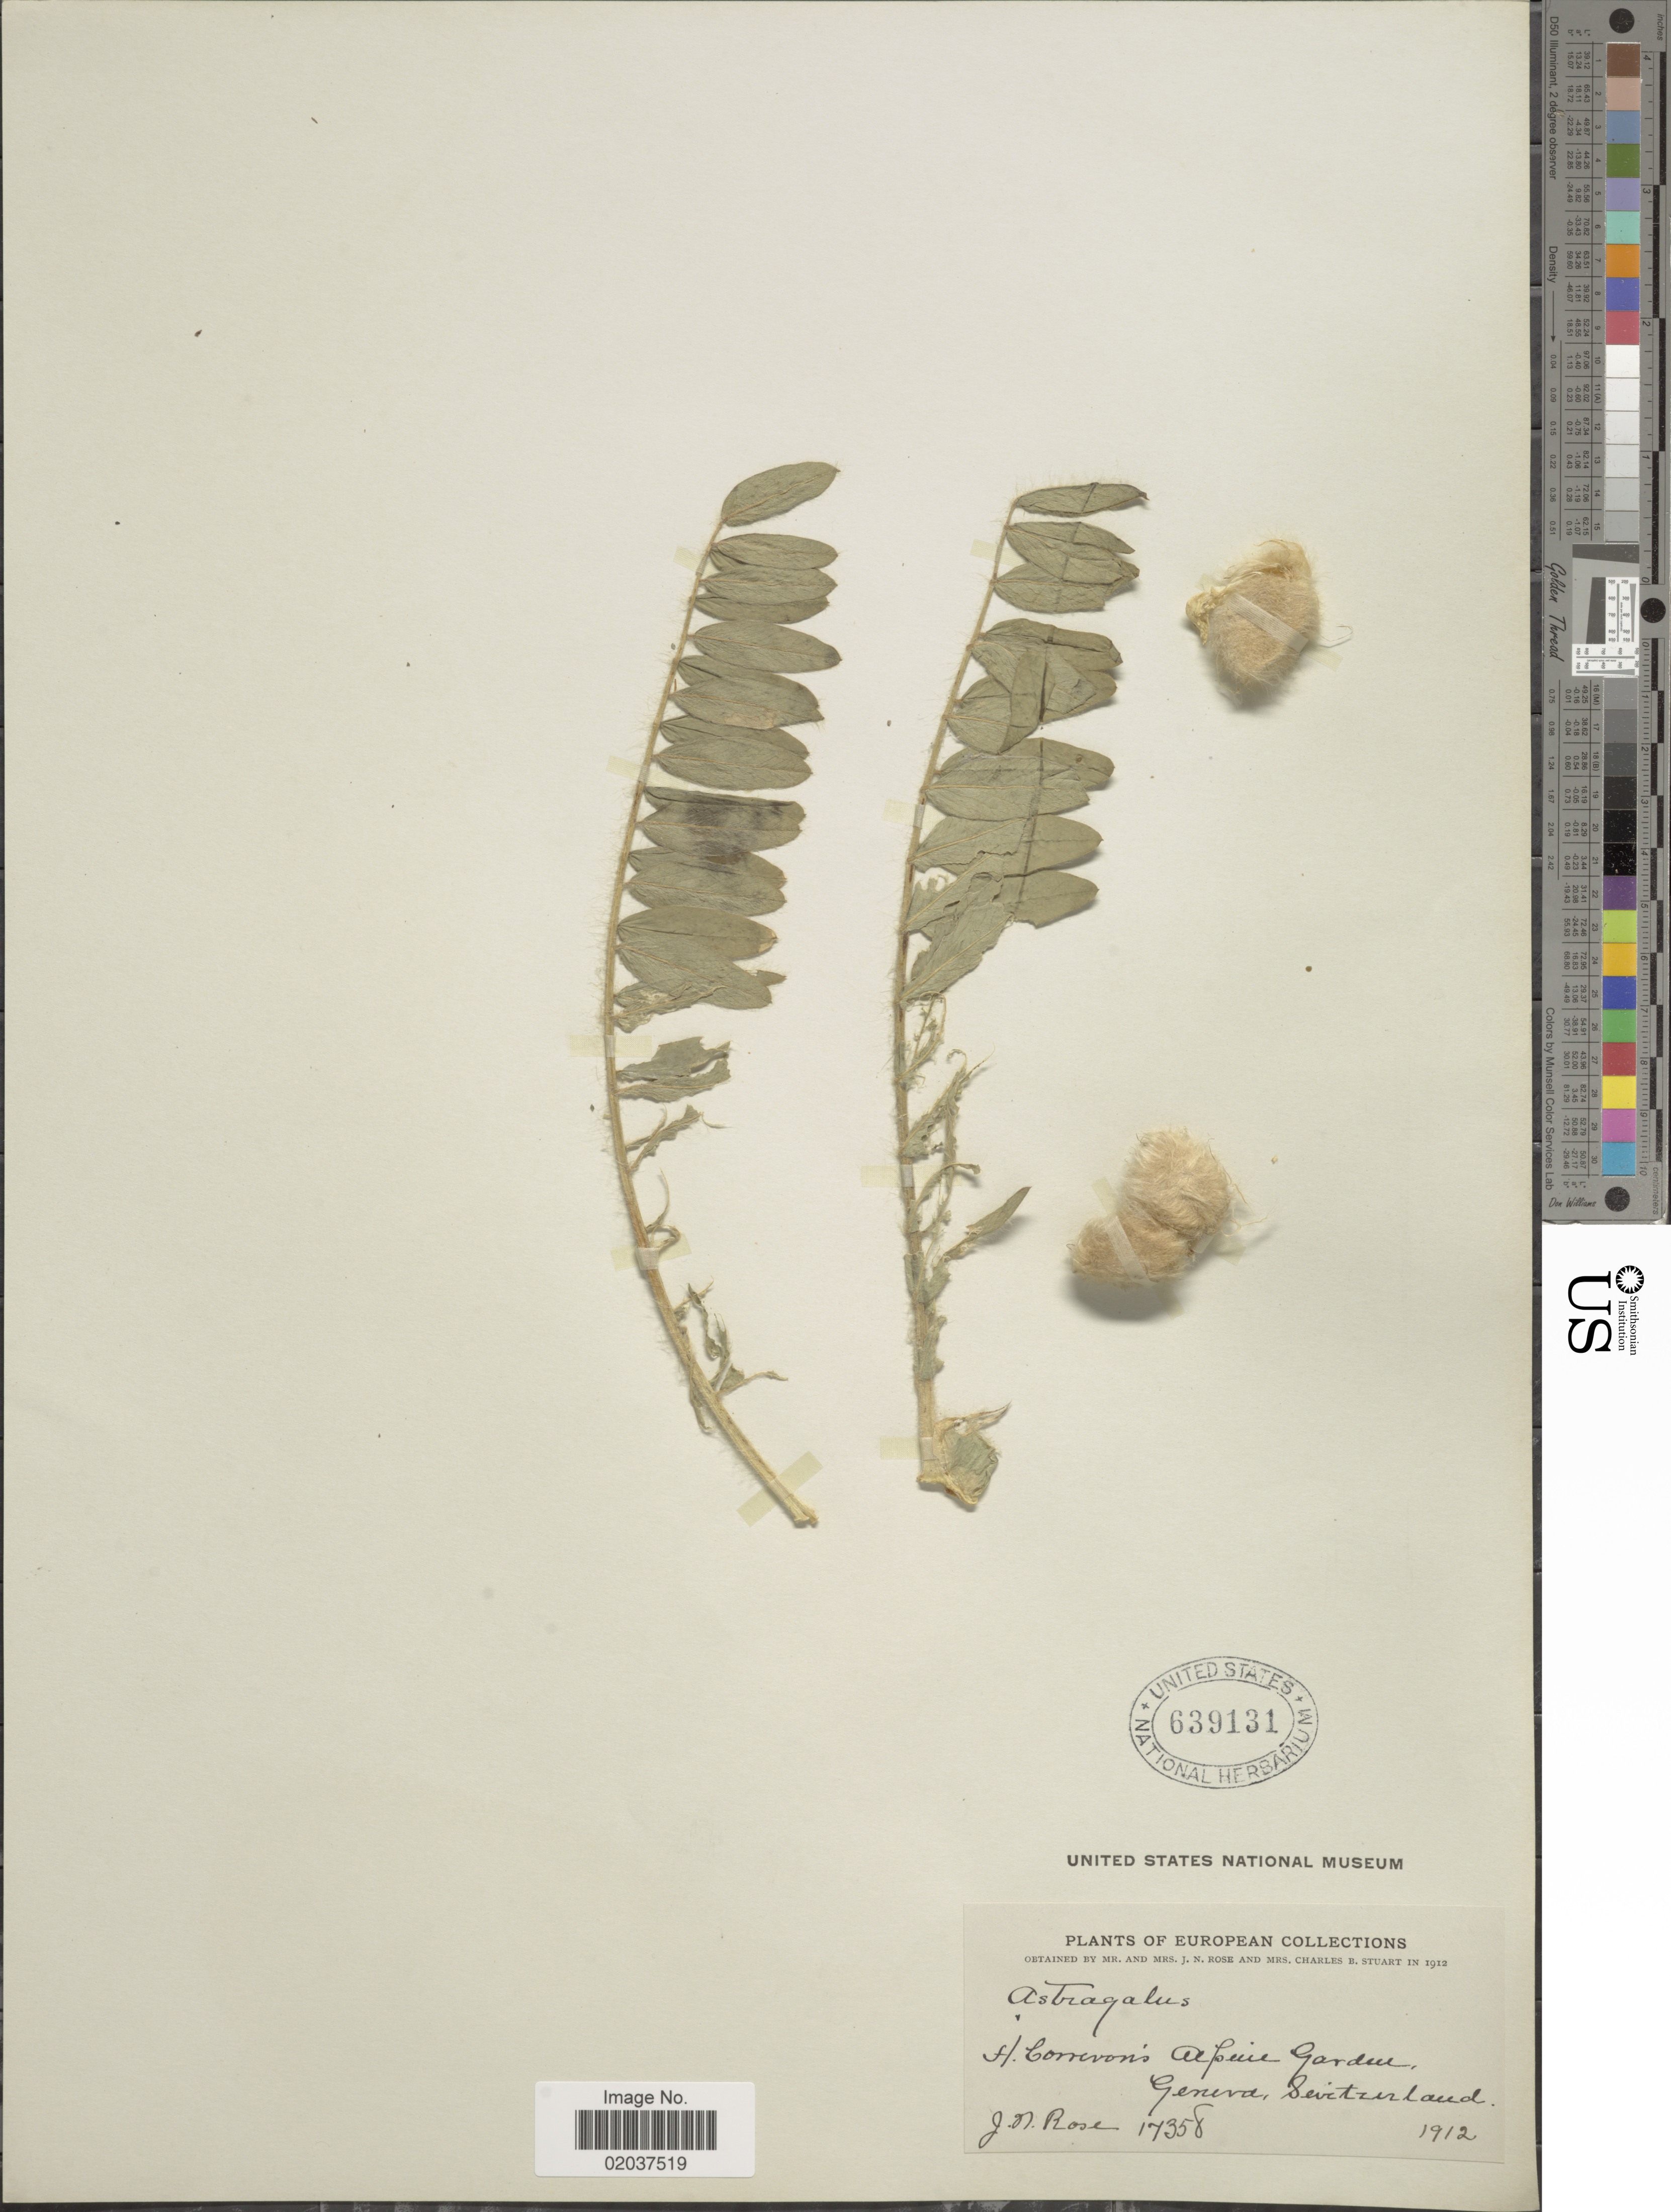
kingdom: Plantae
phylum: Tracheophyta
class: Magnoliopsida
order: Fabales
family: Fabaceae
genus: Astragalus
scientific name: Astragalus sp.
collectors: J. N. Rose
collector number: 17538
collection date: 1912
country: Switzerland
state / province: Genève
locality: St. Correvons Alpine Garden Geneva.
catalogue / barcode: US 639131